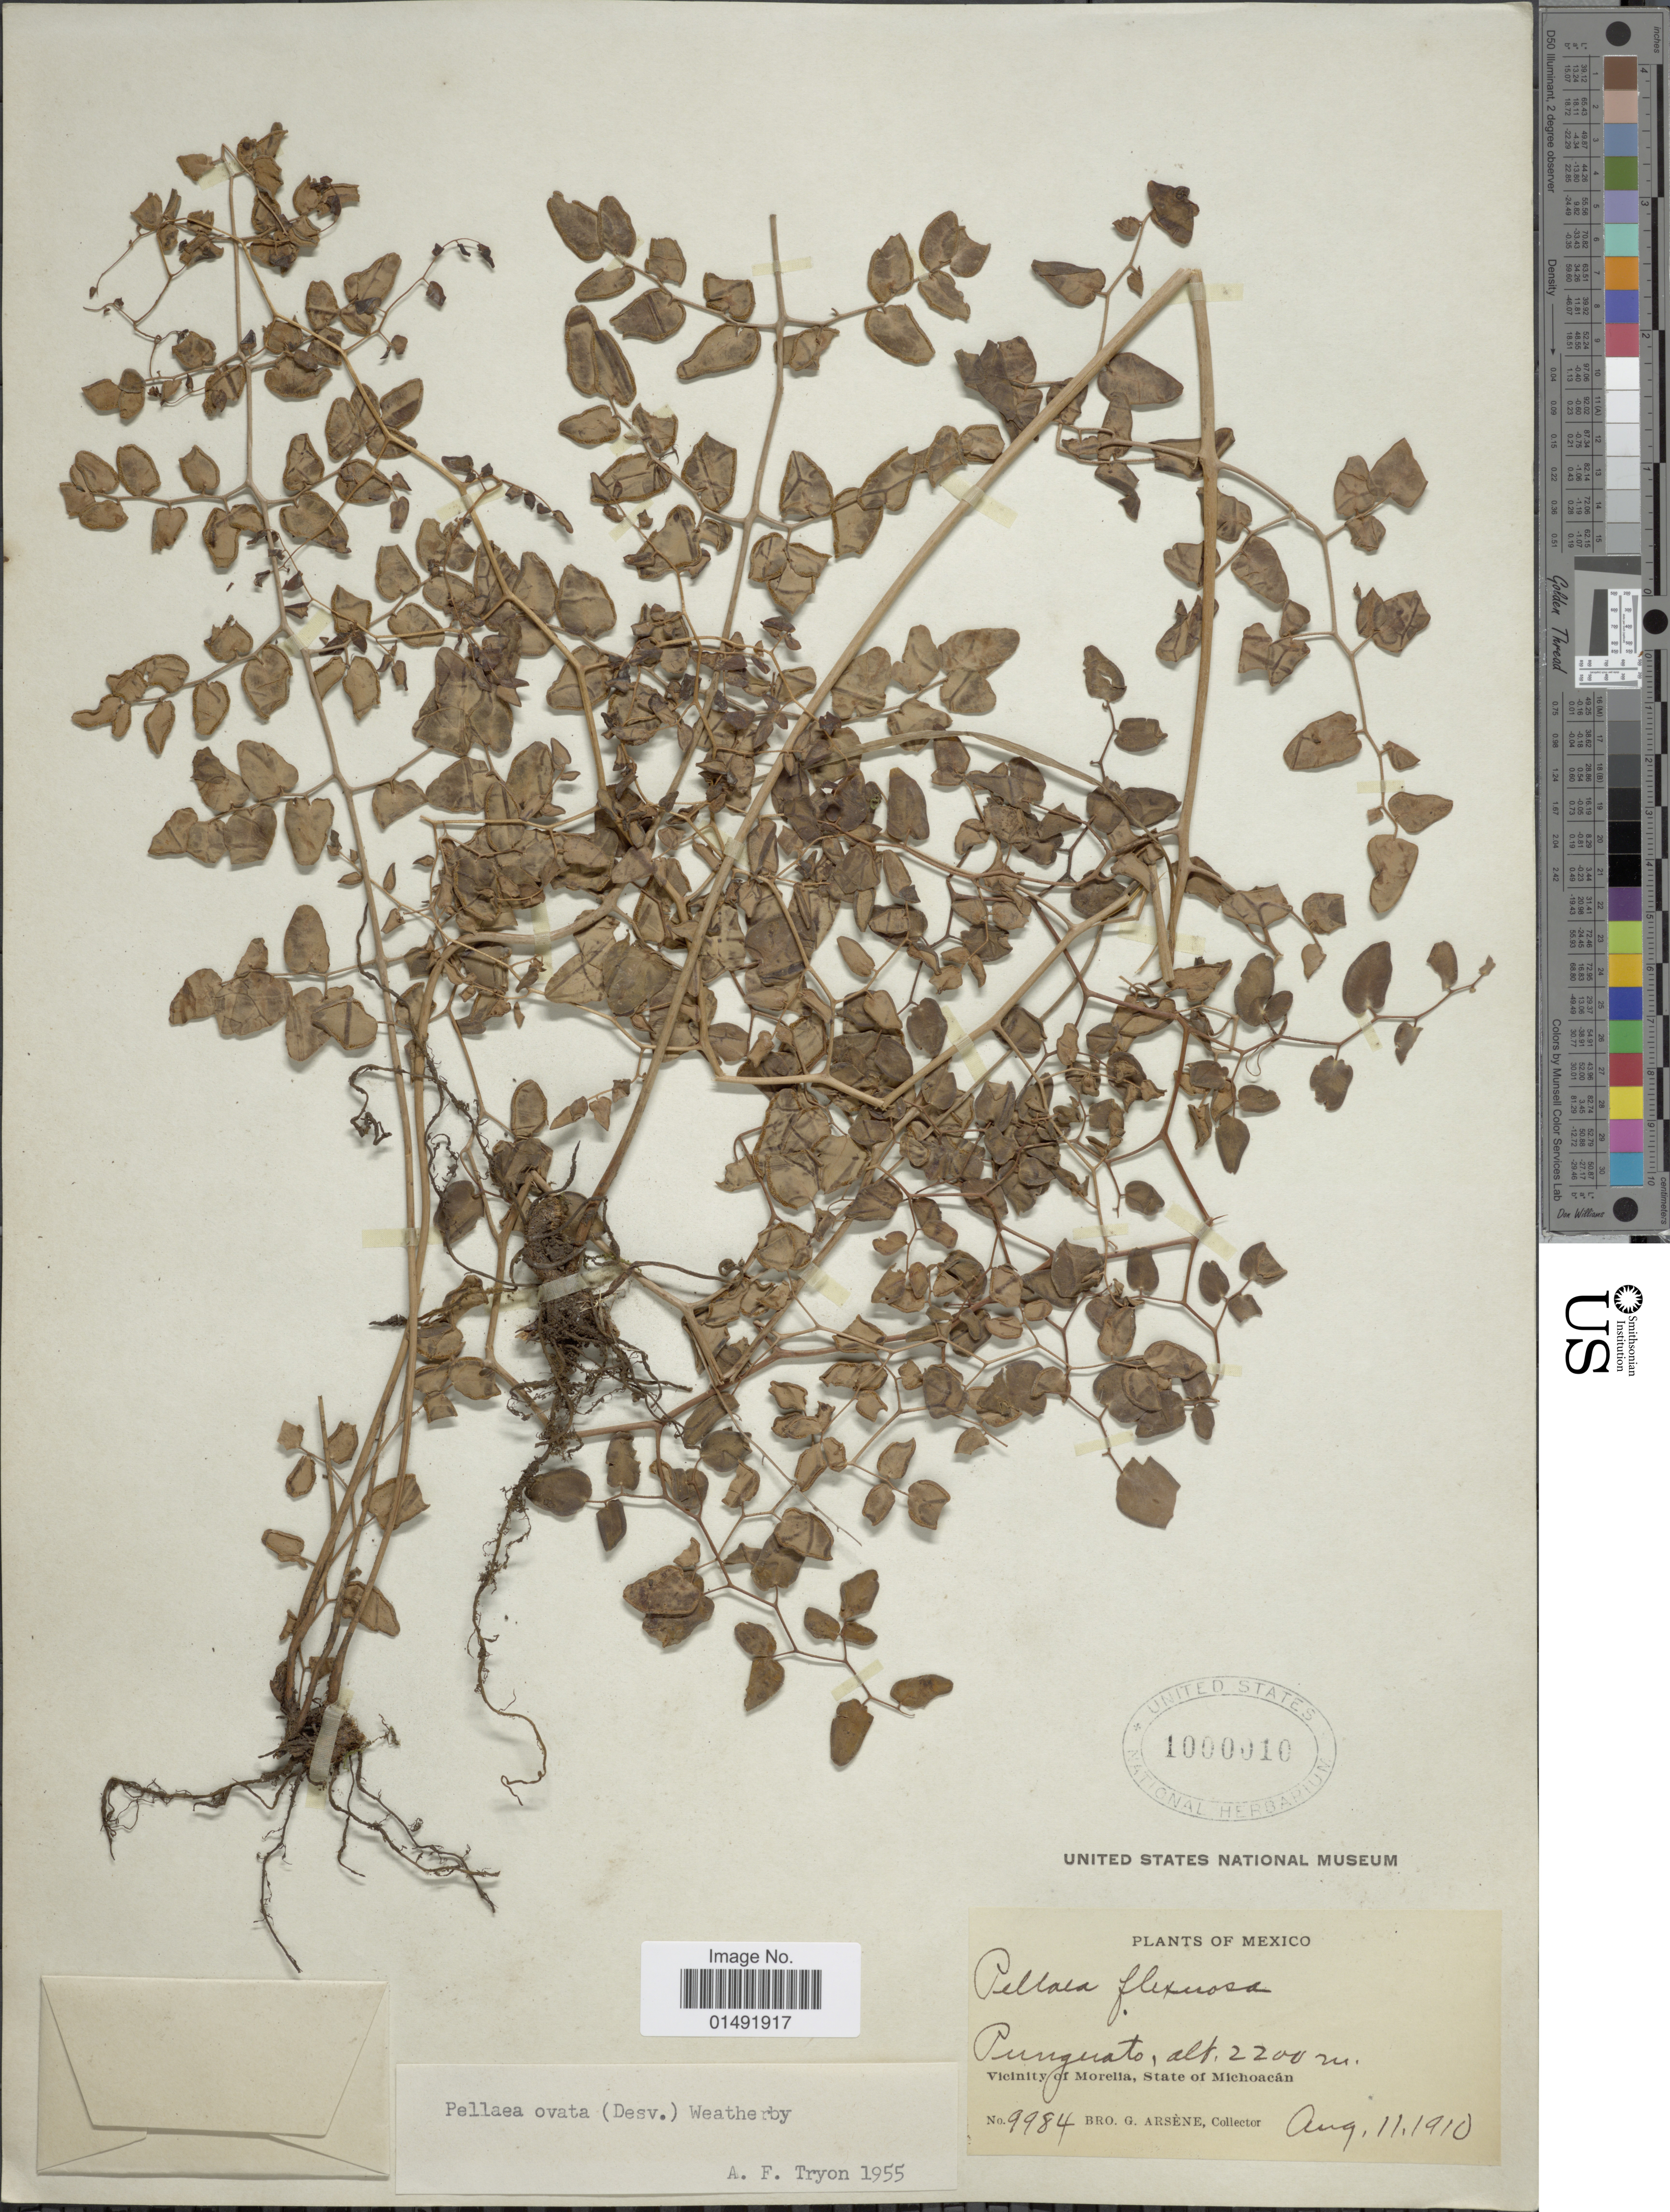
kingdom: Plantae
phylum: Tracheophyta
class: Polypodiopsida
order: Polypodiales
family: Pteridaceae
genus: Pellaea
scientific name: Pellaea ovata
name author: (Desv.) Weath.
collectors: Bro. G. Arsène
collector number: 9984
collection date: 1910-08-11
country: Mexico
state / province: Michoacán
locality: Punguato, Vicinity of Morelia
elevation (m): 2200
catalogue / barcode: US 1000010